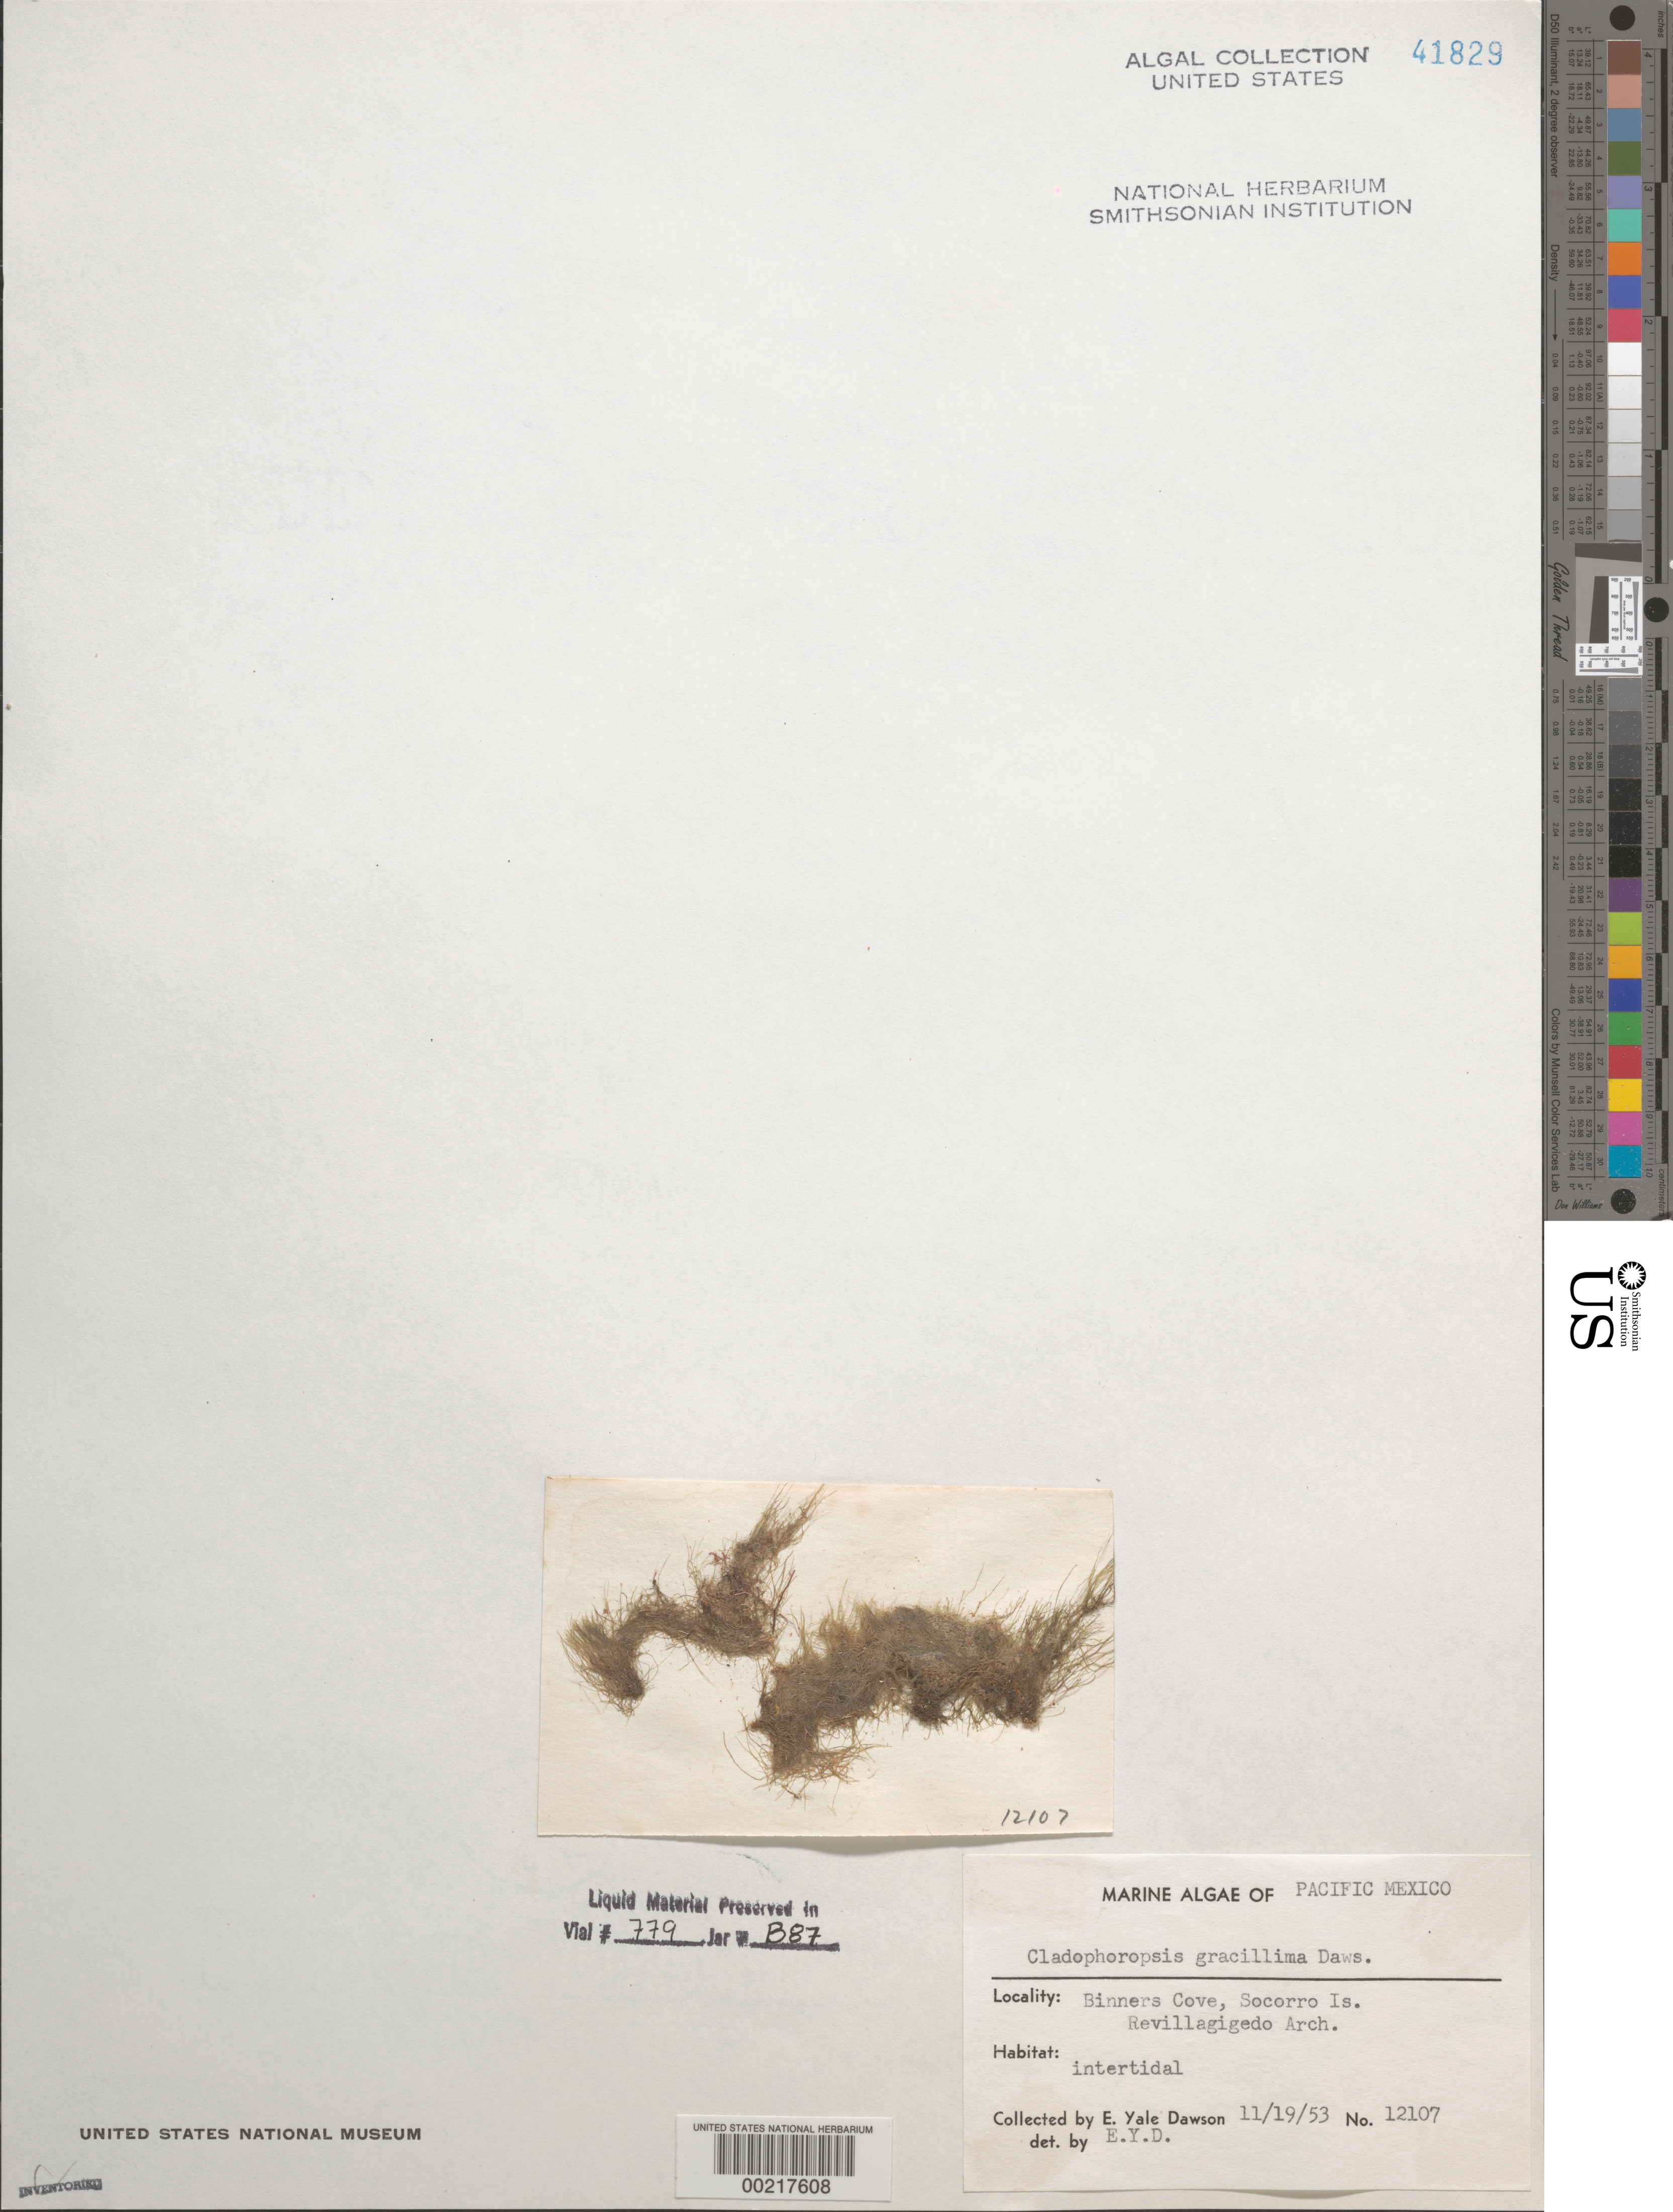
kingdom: Plantae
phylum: Chlorophyta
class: Ulvophyceae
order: Siphonocladales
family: Boodleaceae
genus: Cladophoropsis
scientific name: Cladophoropsis gracillima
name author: E.Y. Dawson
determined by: Dawson, E. Y.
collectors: E. Y. Dawson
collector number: EYD 12107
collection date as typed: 19 Nov 1953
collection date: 1953-11-19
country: Mexico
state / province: Colima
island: Isla Socorro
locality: Binners Cove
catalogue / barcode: US 41829